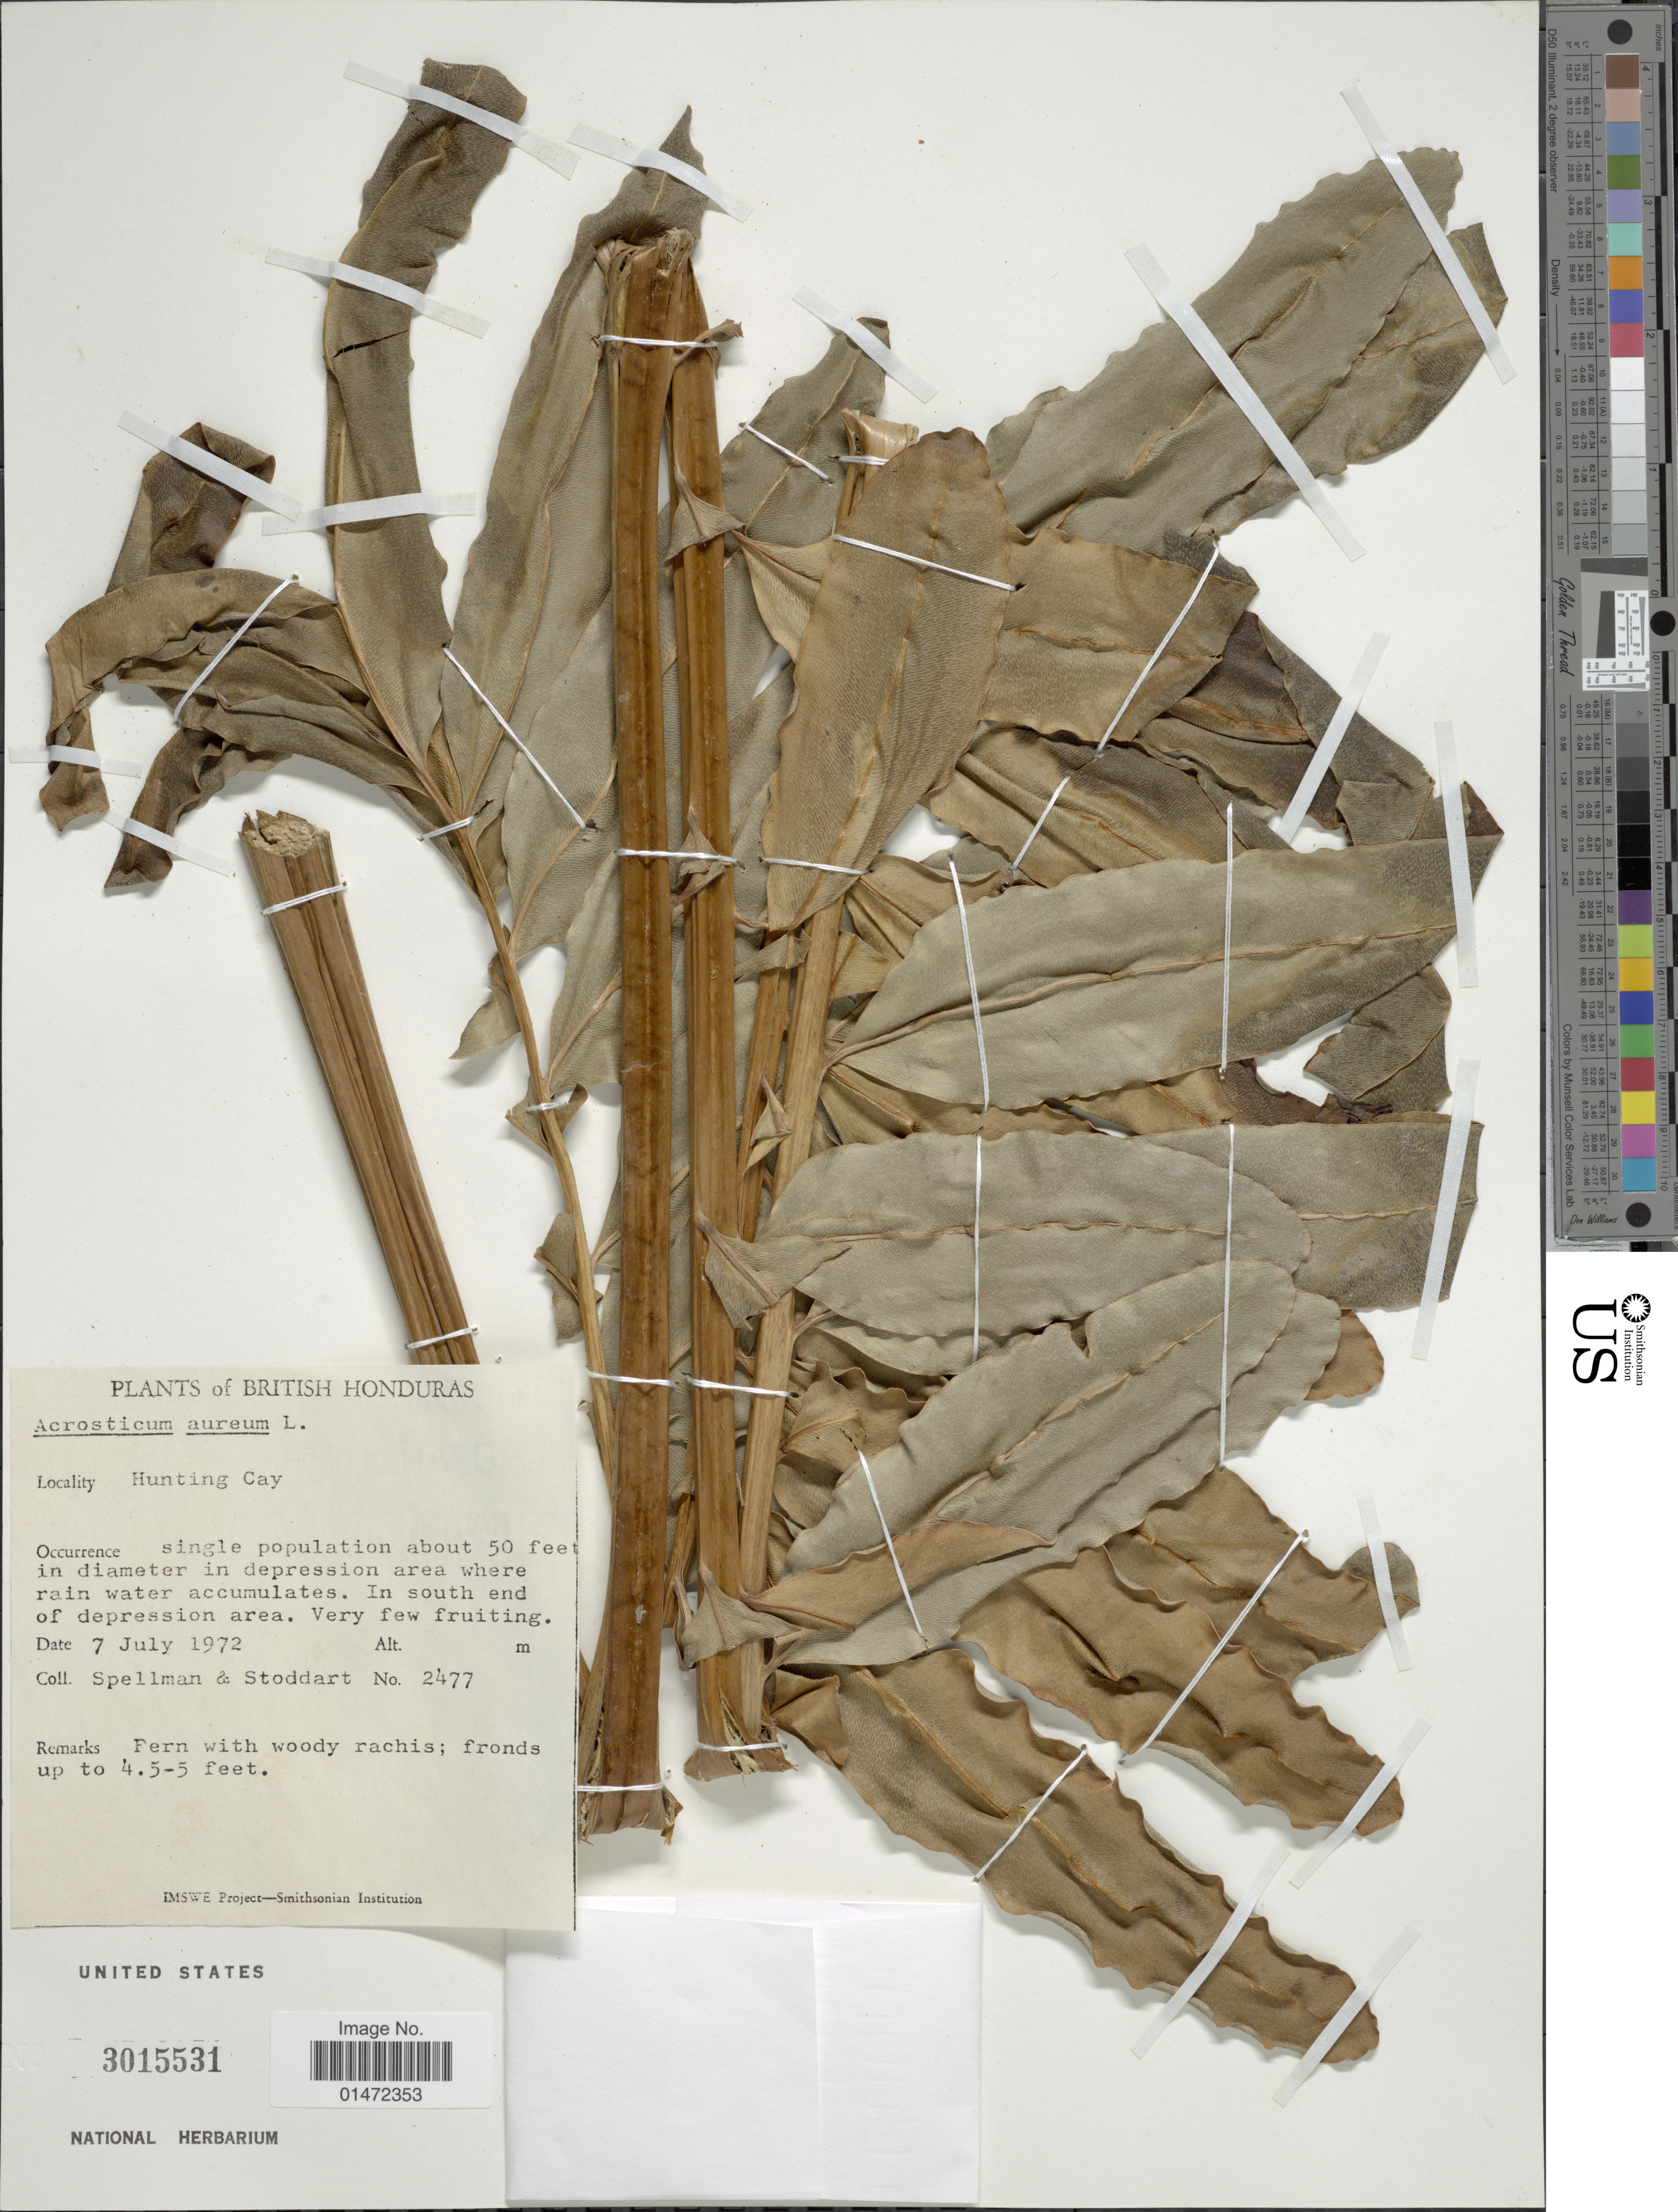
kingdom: Plantae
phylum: Tracheophyta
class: Polypodiopsida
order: Polypodiales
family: Pteridaceae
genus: Acrostichum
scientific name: Acrostichum aureum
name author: L.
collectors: Spellman, -- & -. Stoddart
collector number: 2477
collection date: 1972-07-07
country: Belize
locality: British Honduras. Hunting Cay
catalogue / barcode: US 3015531